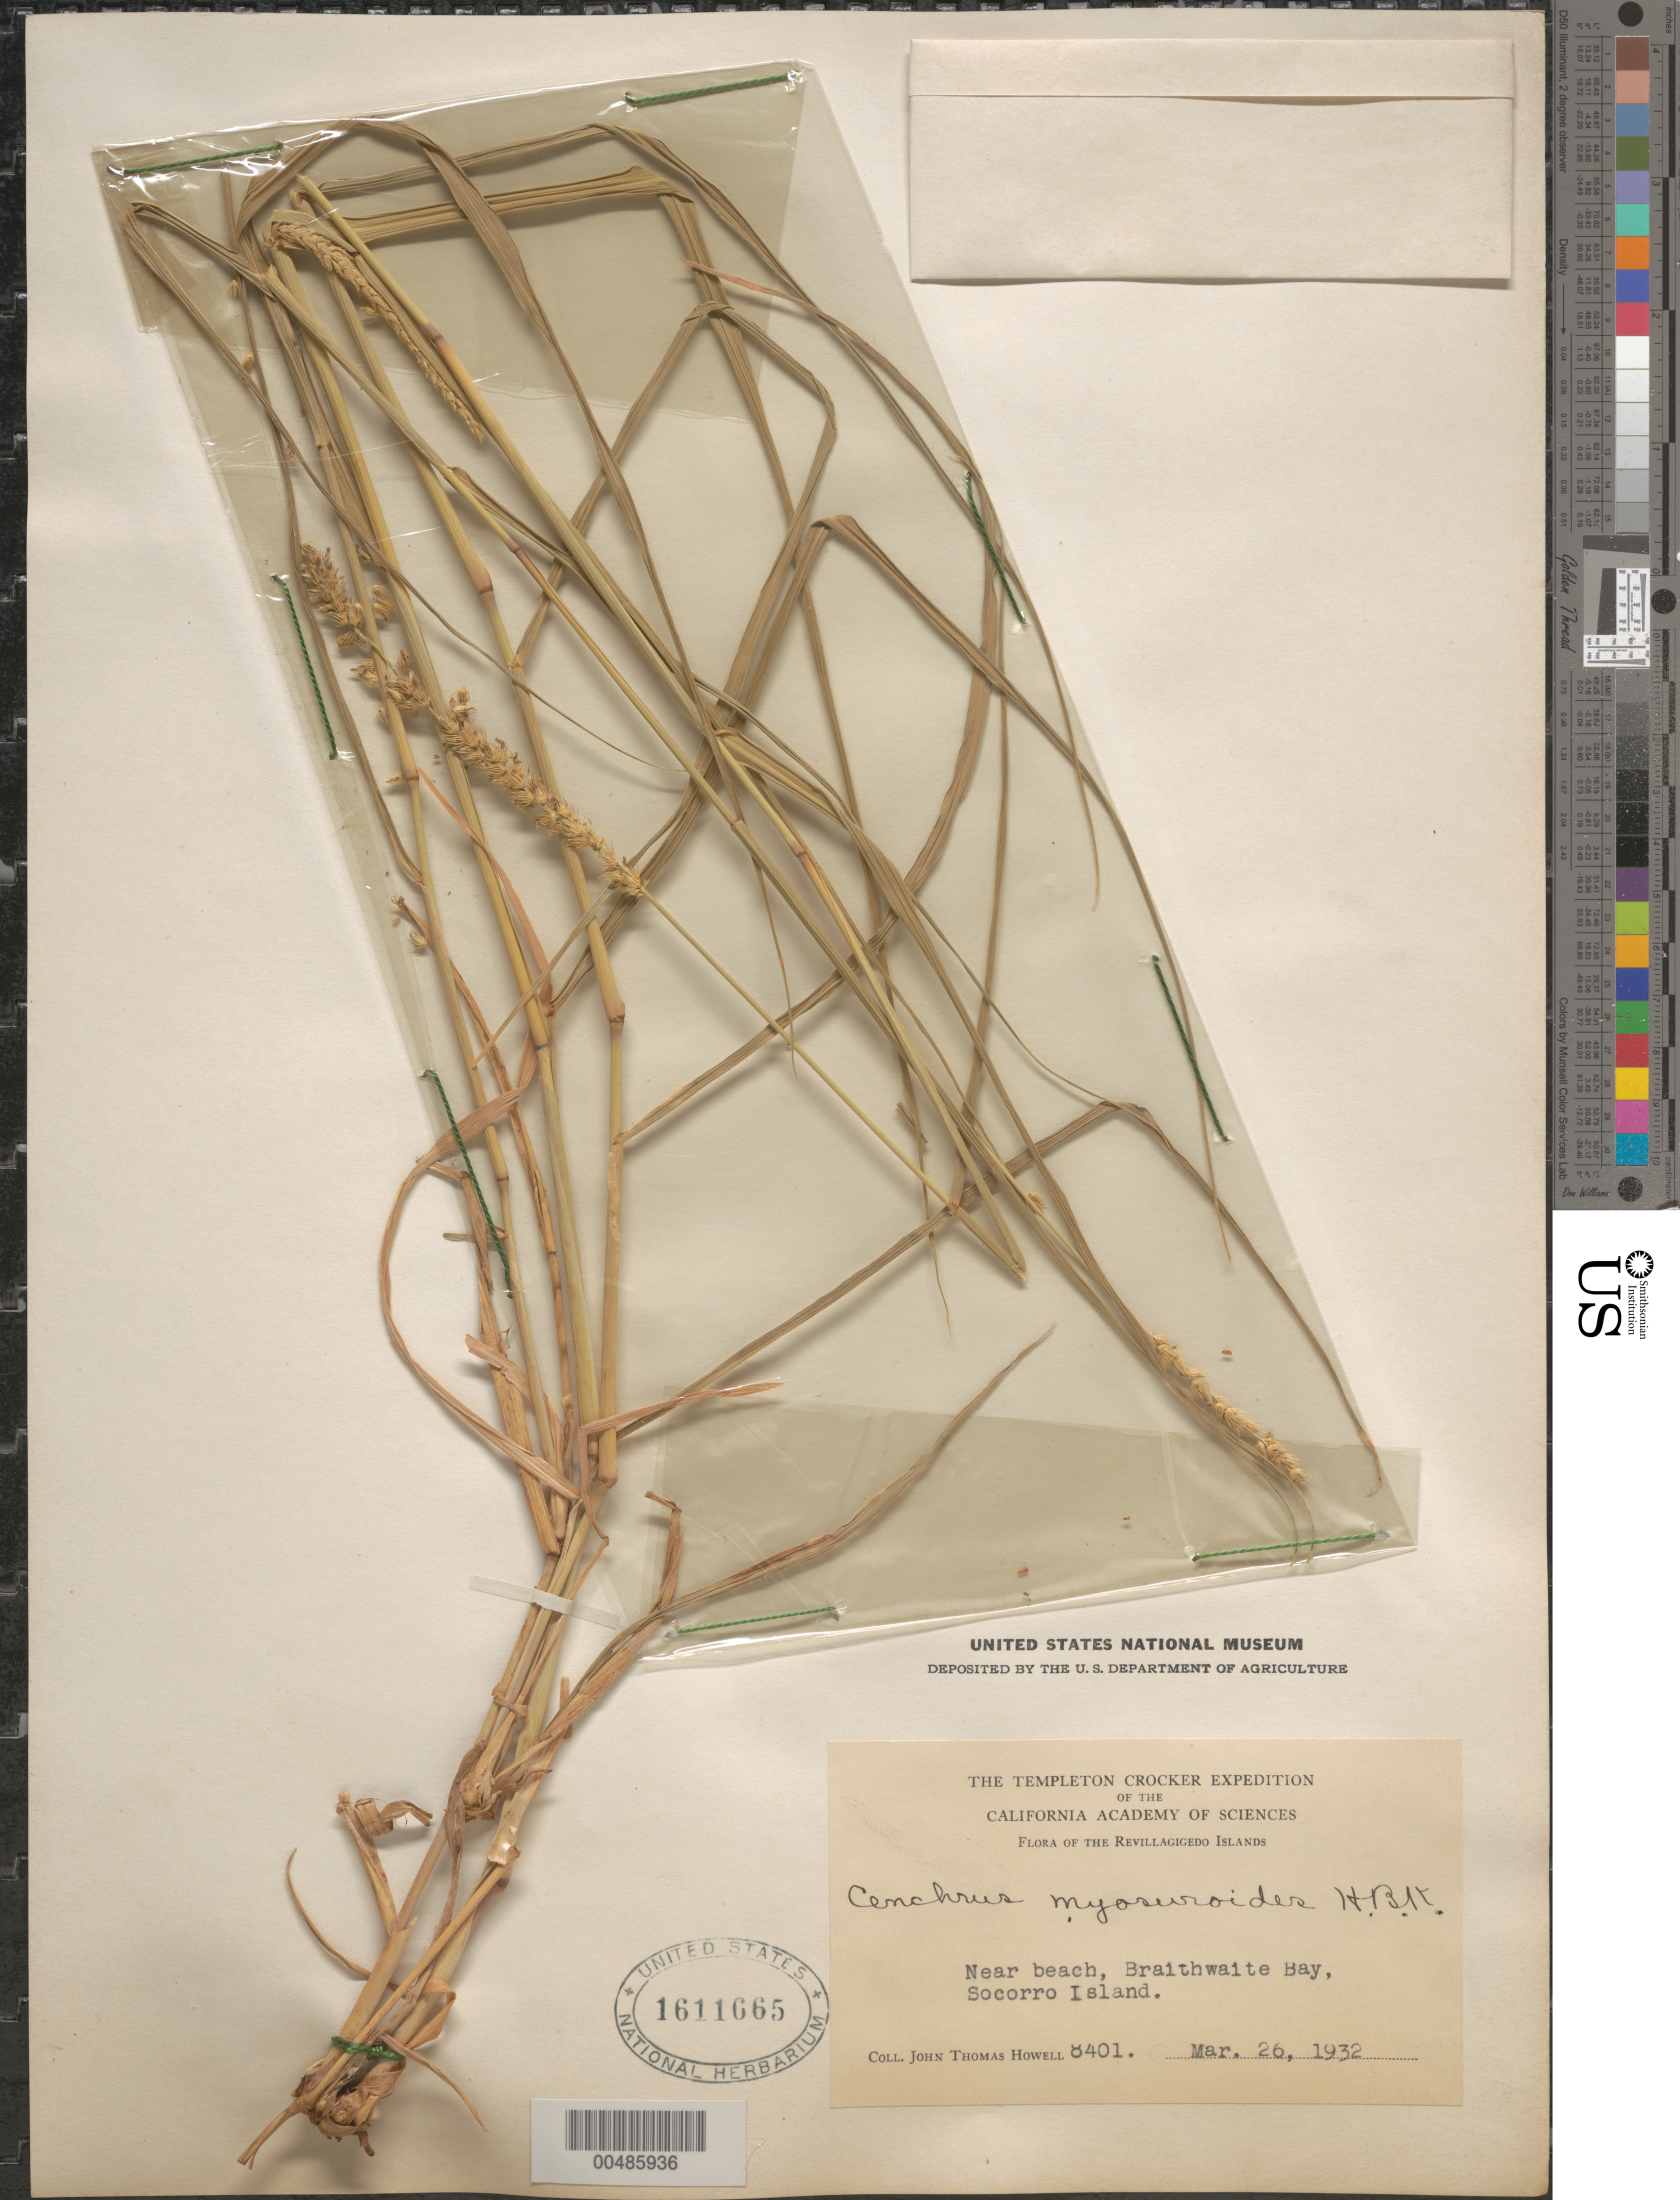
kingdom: Plantae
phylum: Tracheophyta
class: Liliopsida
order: Poales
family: Poaceae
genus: Cenchrus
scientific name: Cenchrus myosuroides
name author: Kunth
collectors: J. T. Howell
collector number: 8401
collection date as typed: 26 Mar 1932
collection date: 1932-03-26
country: Mexico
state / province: Colima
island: Socorro Island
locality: Braithwaite Bay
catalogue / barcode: US 1611665